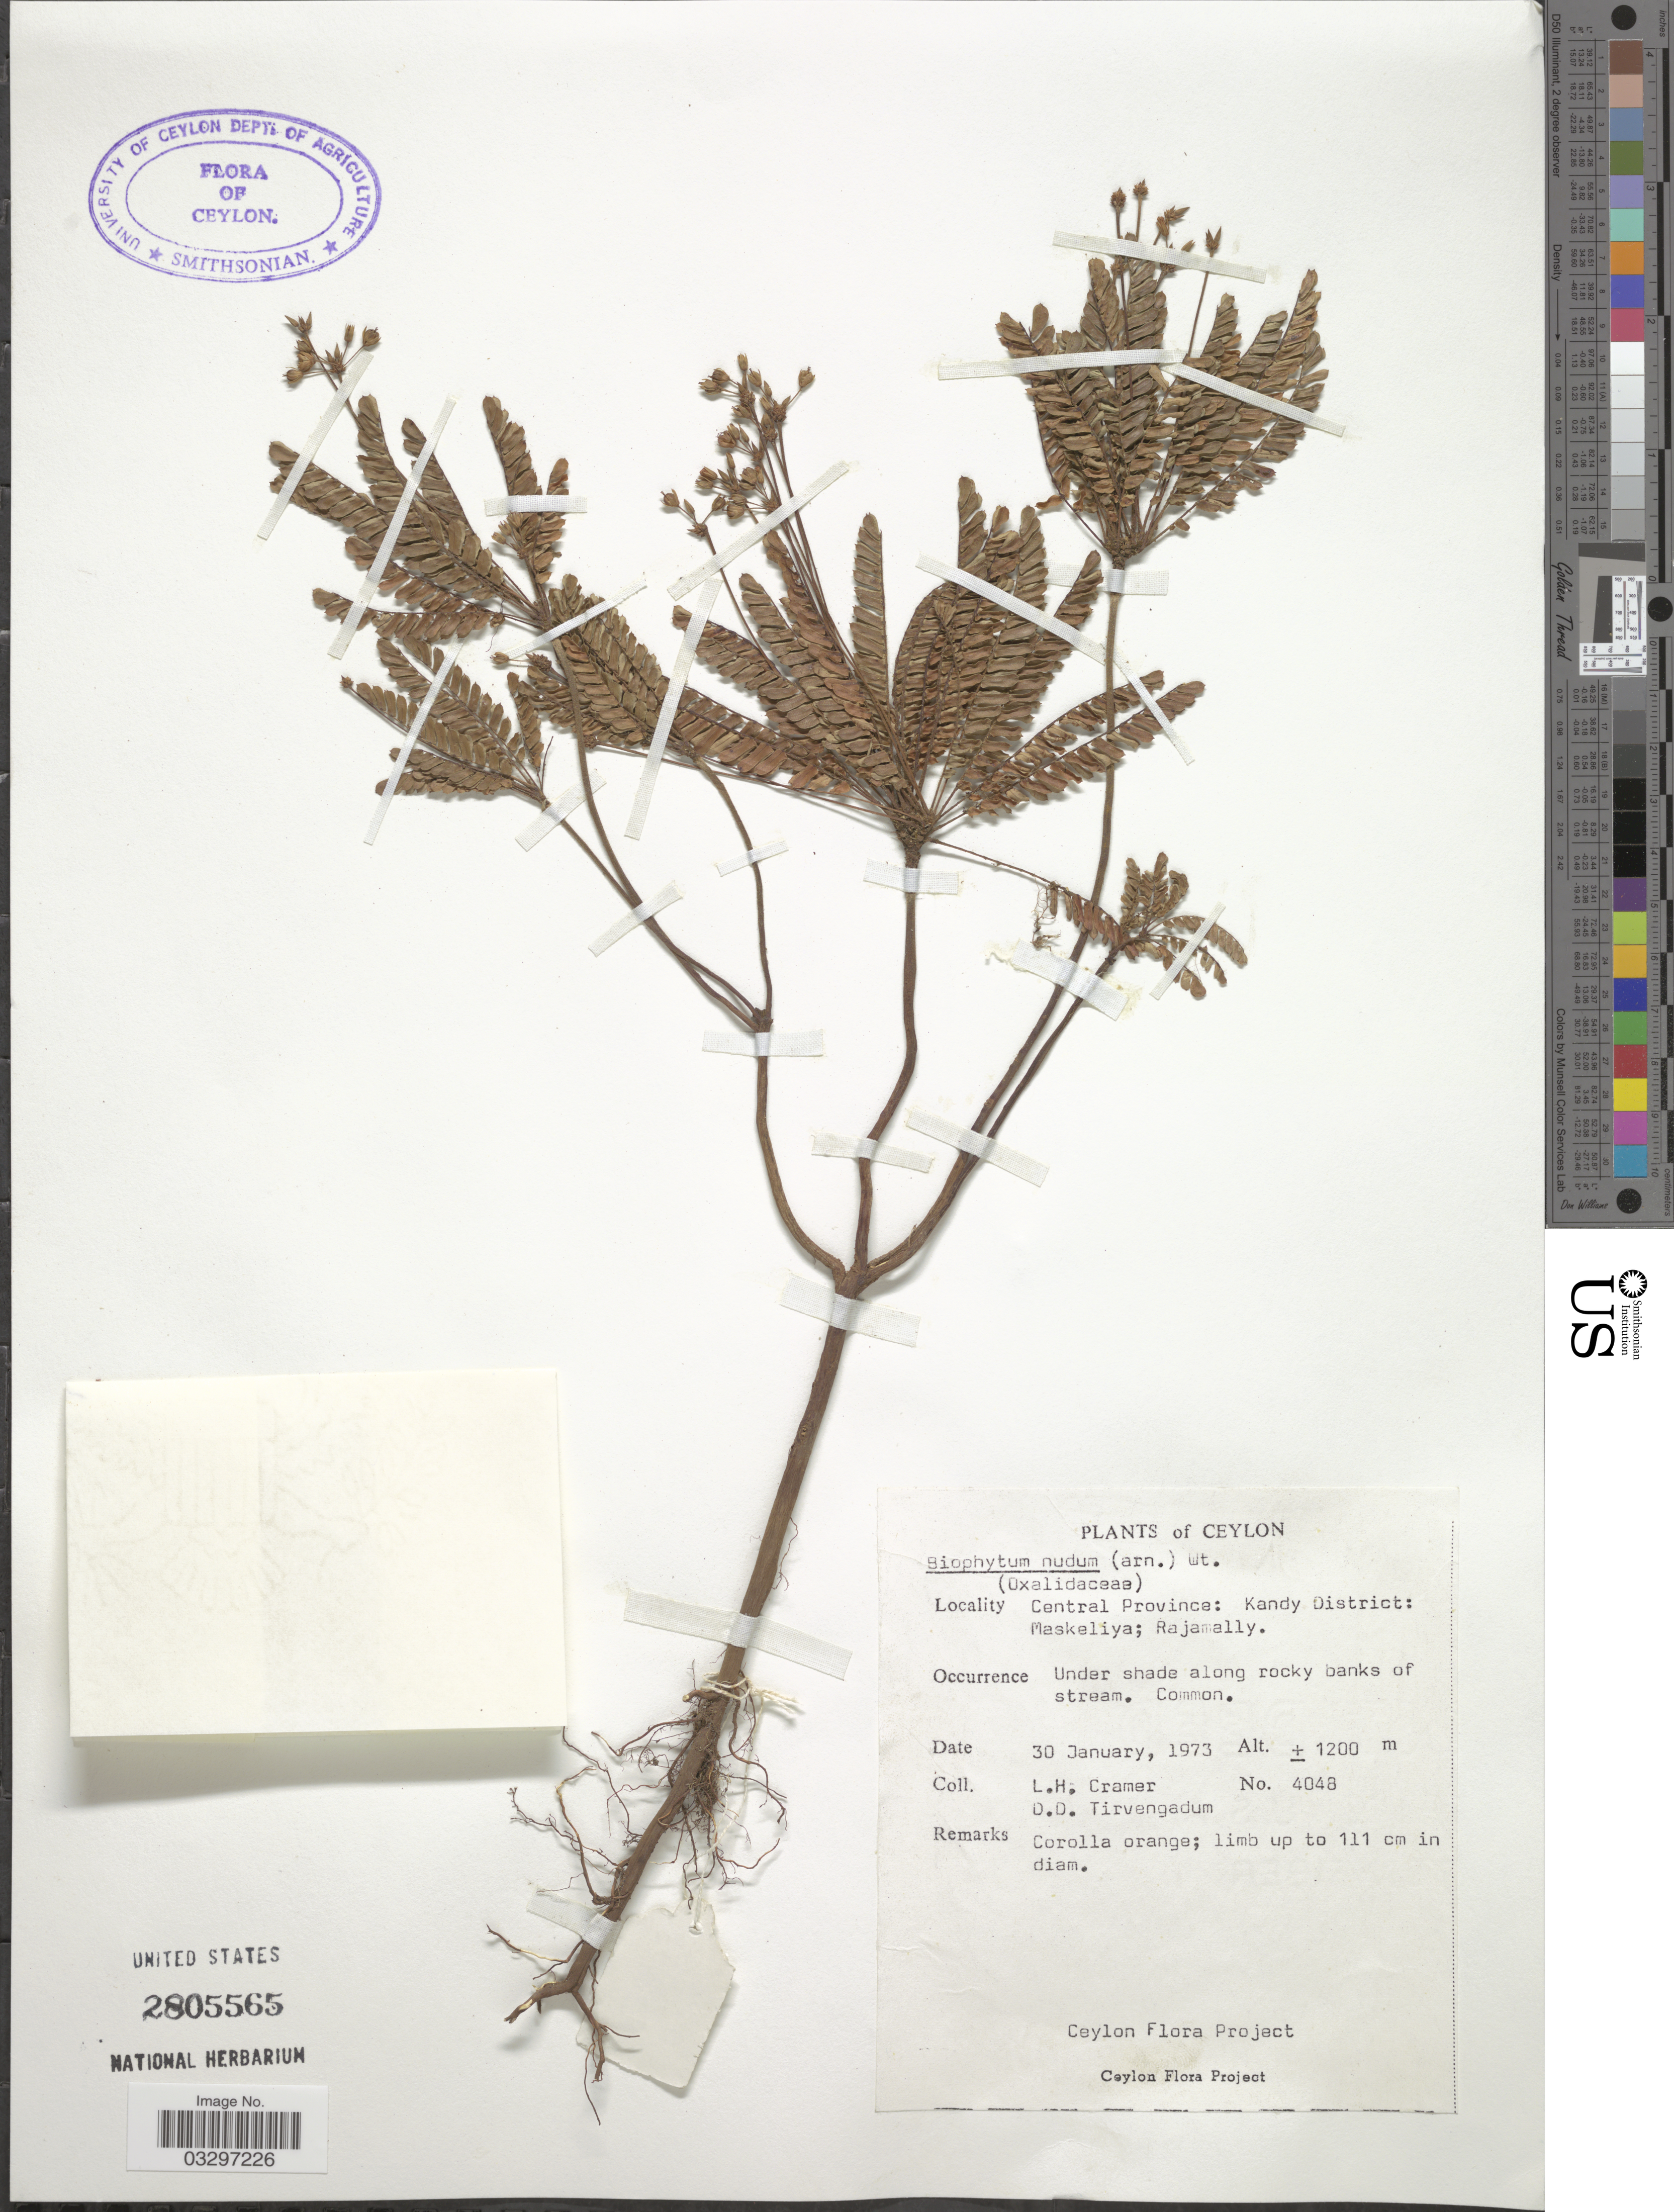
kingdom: Plantae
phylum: Tracheophyta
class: Magnoliopsida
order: Oxalidales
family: Oxalidaceae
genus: Biophytum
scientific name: Biophytum nudum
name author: (Arn.) Wight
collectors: L. H. Cramer & D. Tirvengadum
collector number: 4048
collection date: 1973-01-30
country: Sri Lanka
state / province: Central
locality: Ceylon. Central Province: Kandy District: Maskeliya; Rajamally. Under shade along rocky banks of stream.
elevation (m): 1200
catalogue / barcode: US 2805565